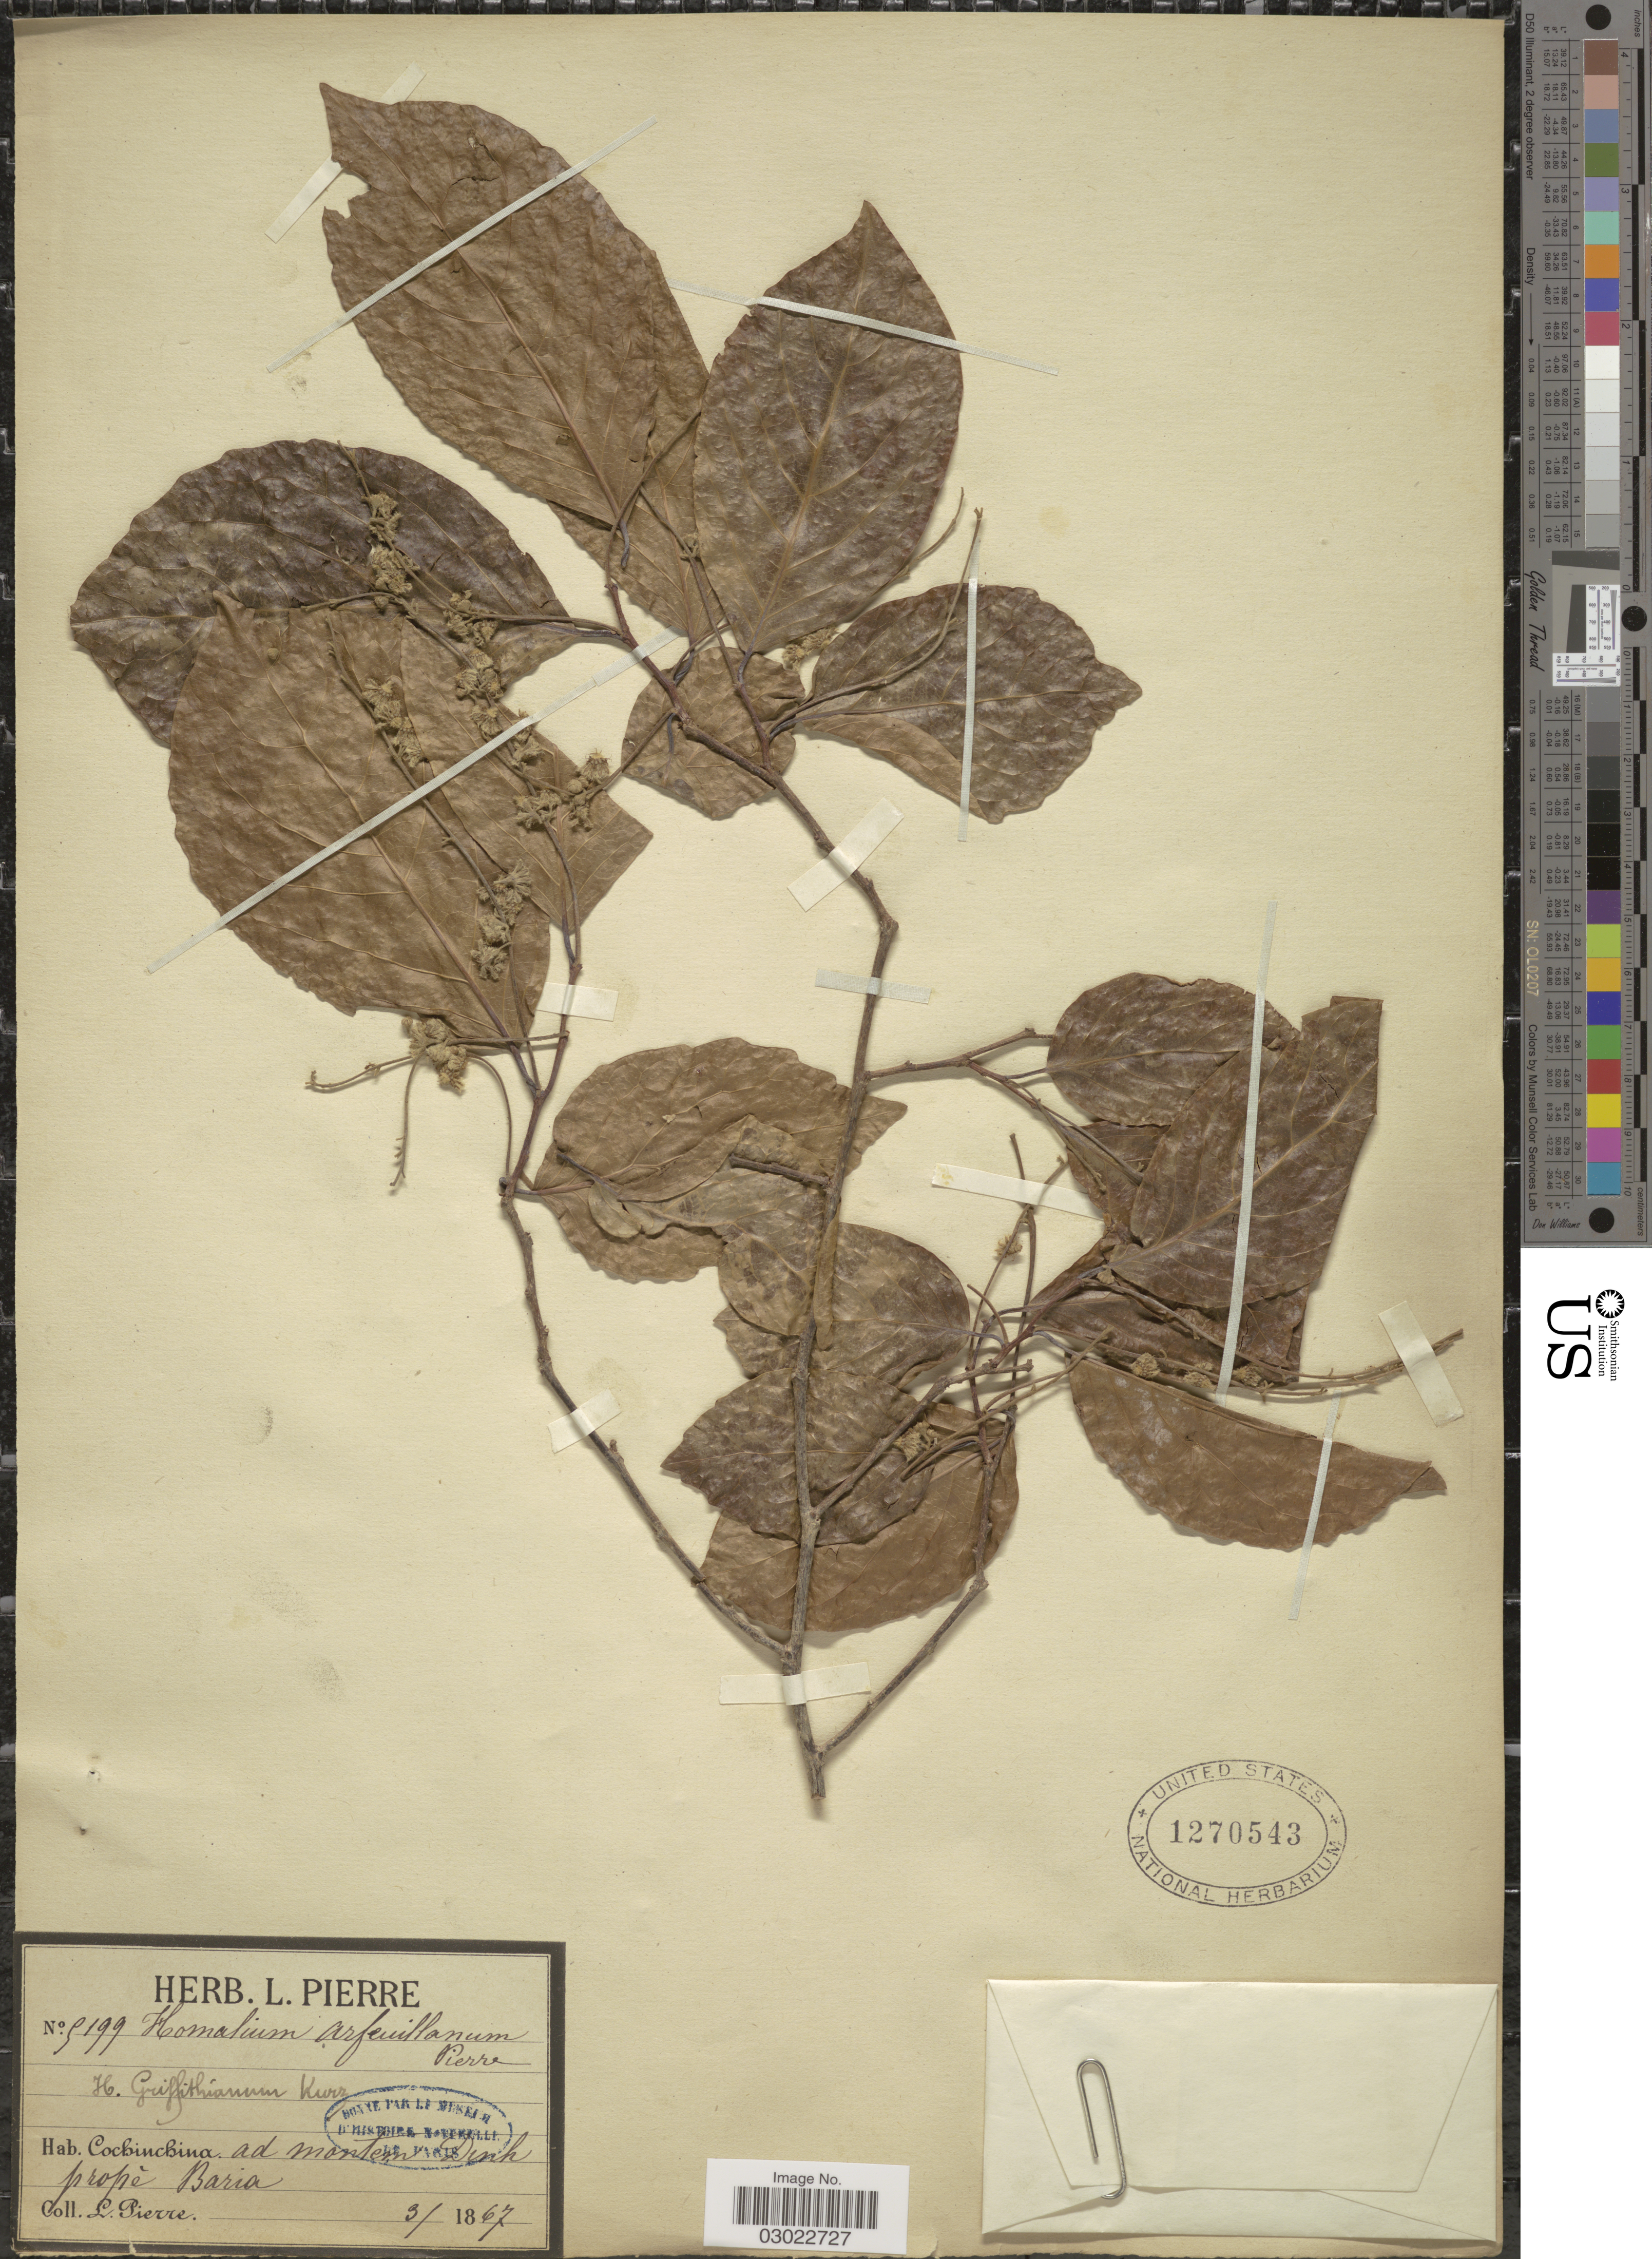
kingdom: Plantae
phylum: Tracheophyta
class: Magnoliopsida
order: Malpighiales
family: Salicaceae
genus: Homalium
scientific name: Homalium griffthianum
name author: Kurz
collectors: L. Pierre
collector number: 5199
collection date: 1867-03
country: Vietnam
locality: Cochinchina ad montem Dinh propé Baria.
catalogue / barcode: US 1270543